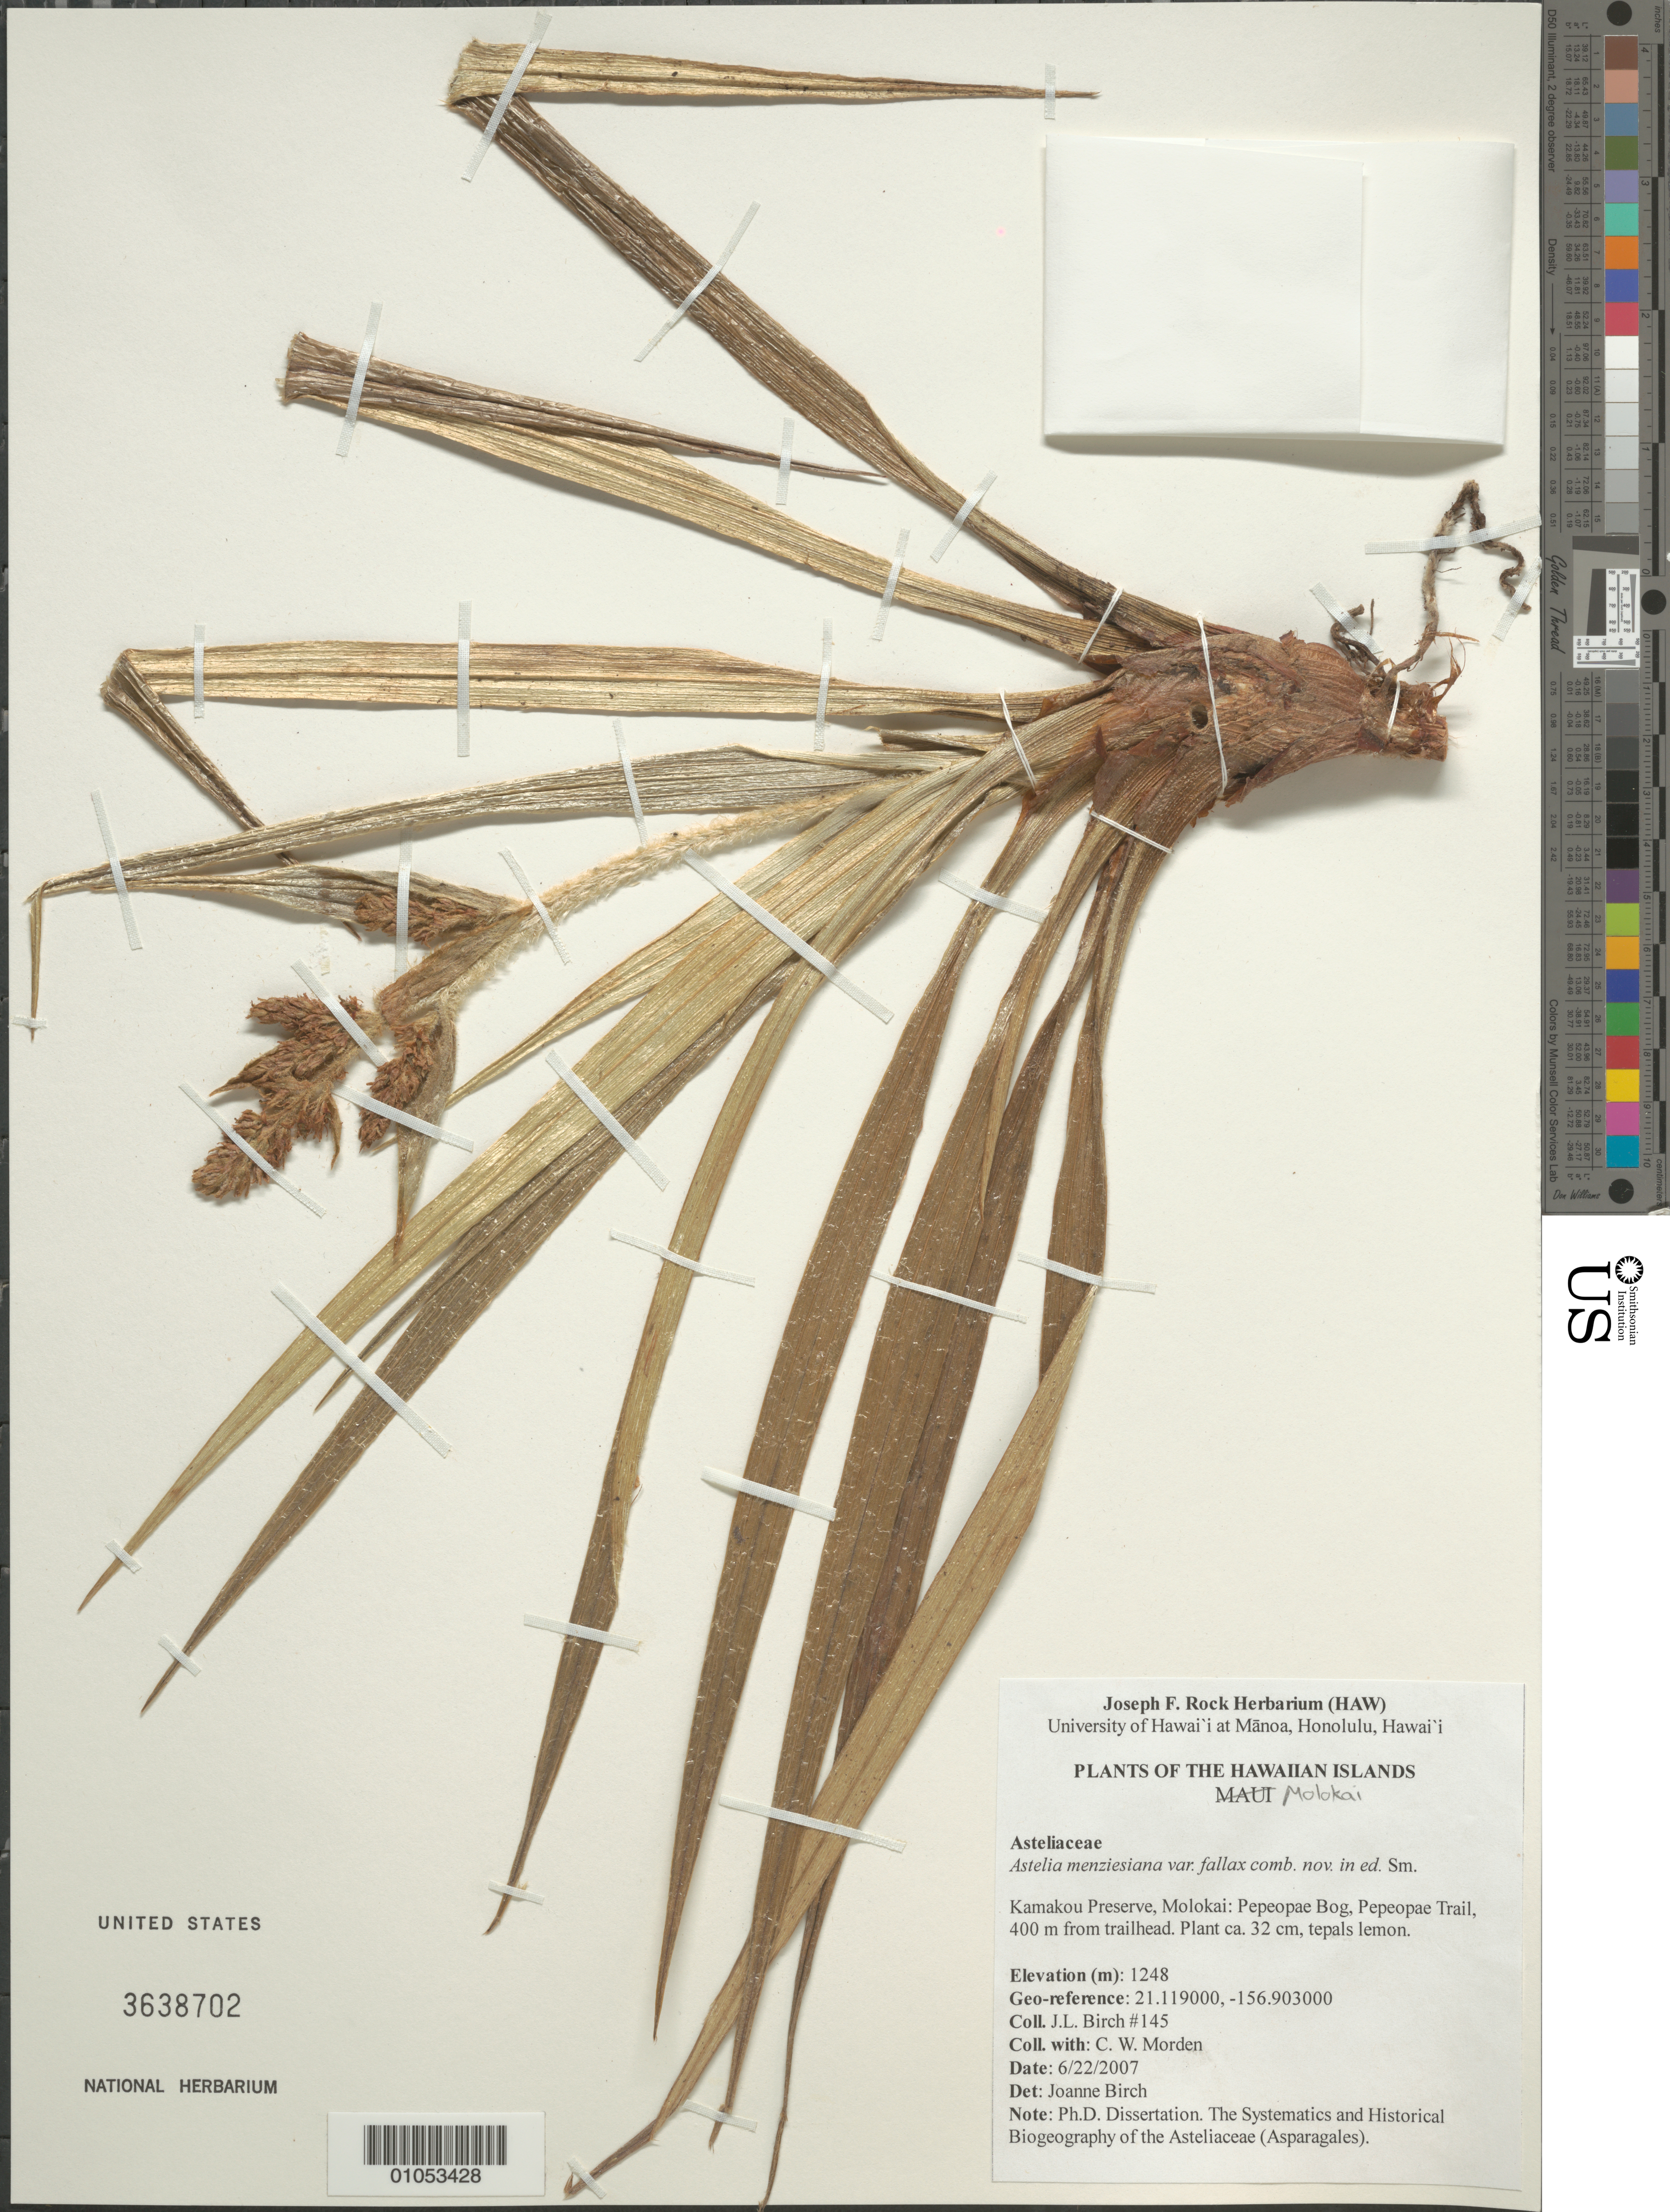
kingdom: Plantae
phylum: Tracheophyta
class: Liliopsida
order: Asparagales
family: Asteliaceae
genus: Astelia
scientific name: Astelia menziesiana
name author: Sm.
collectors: J. Birch & C. Morden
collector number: J.L. Birch145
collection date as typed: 22 Jun 2007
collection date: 2007-06-22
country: United States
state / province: Hawaii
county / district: Maui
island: Moloka'i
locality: Kamakou Preserve, Molokai. Pepeopae Bog, Pepeopae Trail, 400m from trailhead.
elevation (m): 1248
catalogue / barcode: US 3638702